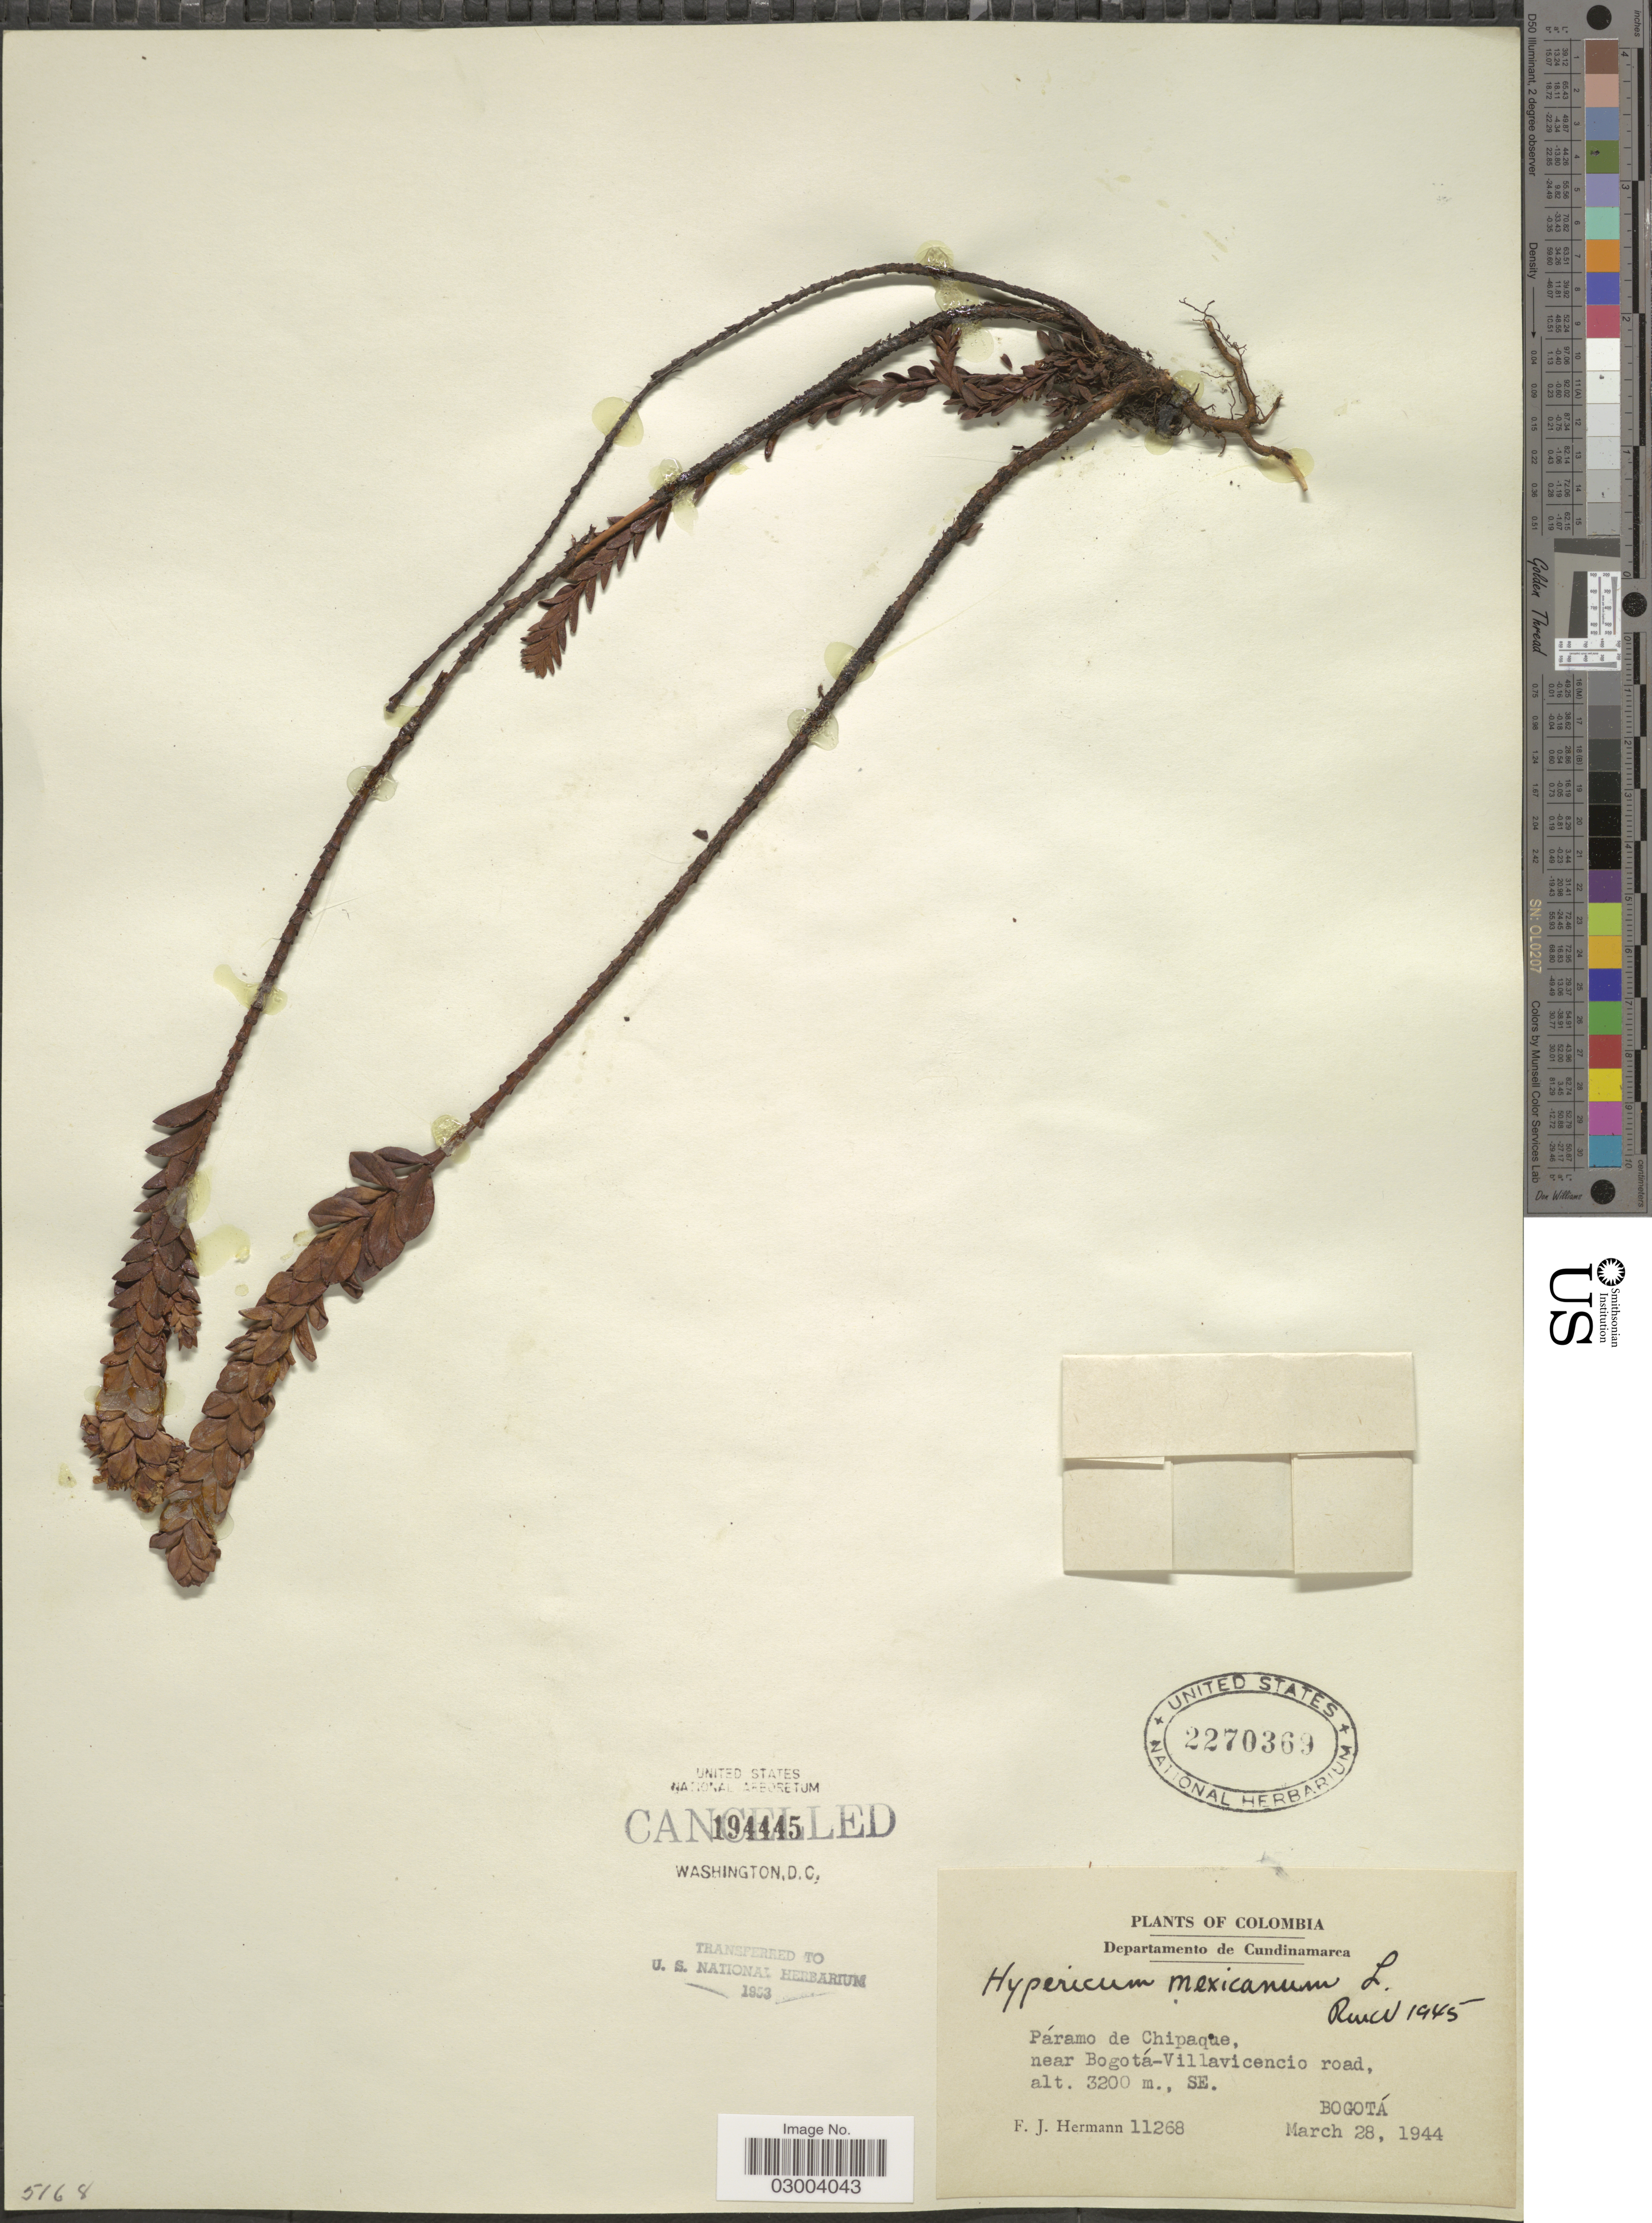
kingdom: Plantae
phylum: Tracheophyta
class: Magnoliopsida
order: Malpighiales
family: Hypericaceae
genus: Hypericum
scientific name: Hypericum mexicanum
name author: L.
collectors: F. J. Hermann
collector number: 11268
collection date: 1944-03-28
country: Colombia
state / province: Cundinamarca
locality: Departamento de Cundimarca, Páramo de Chipaque, near Bogotá-Villavicencio road, Bogotá, SE.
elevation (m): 3200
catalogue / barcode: US 2270369